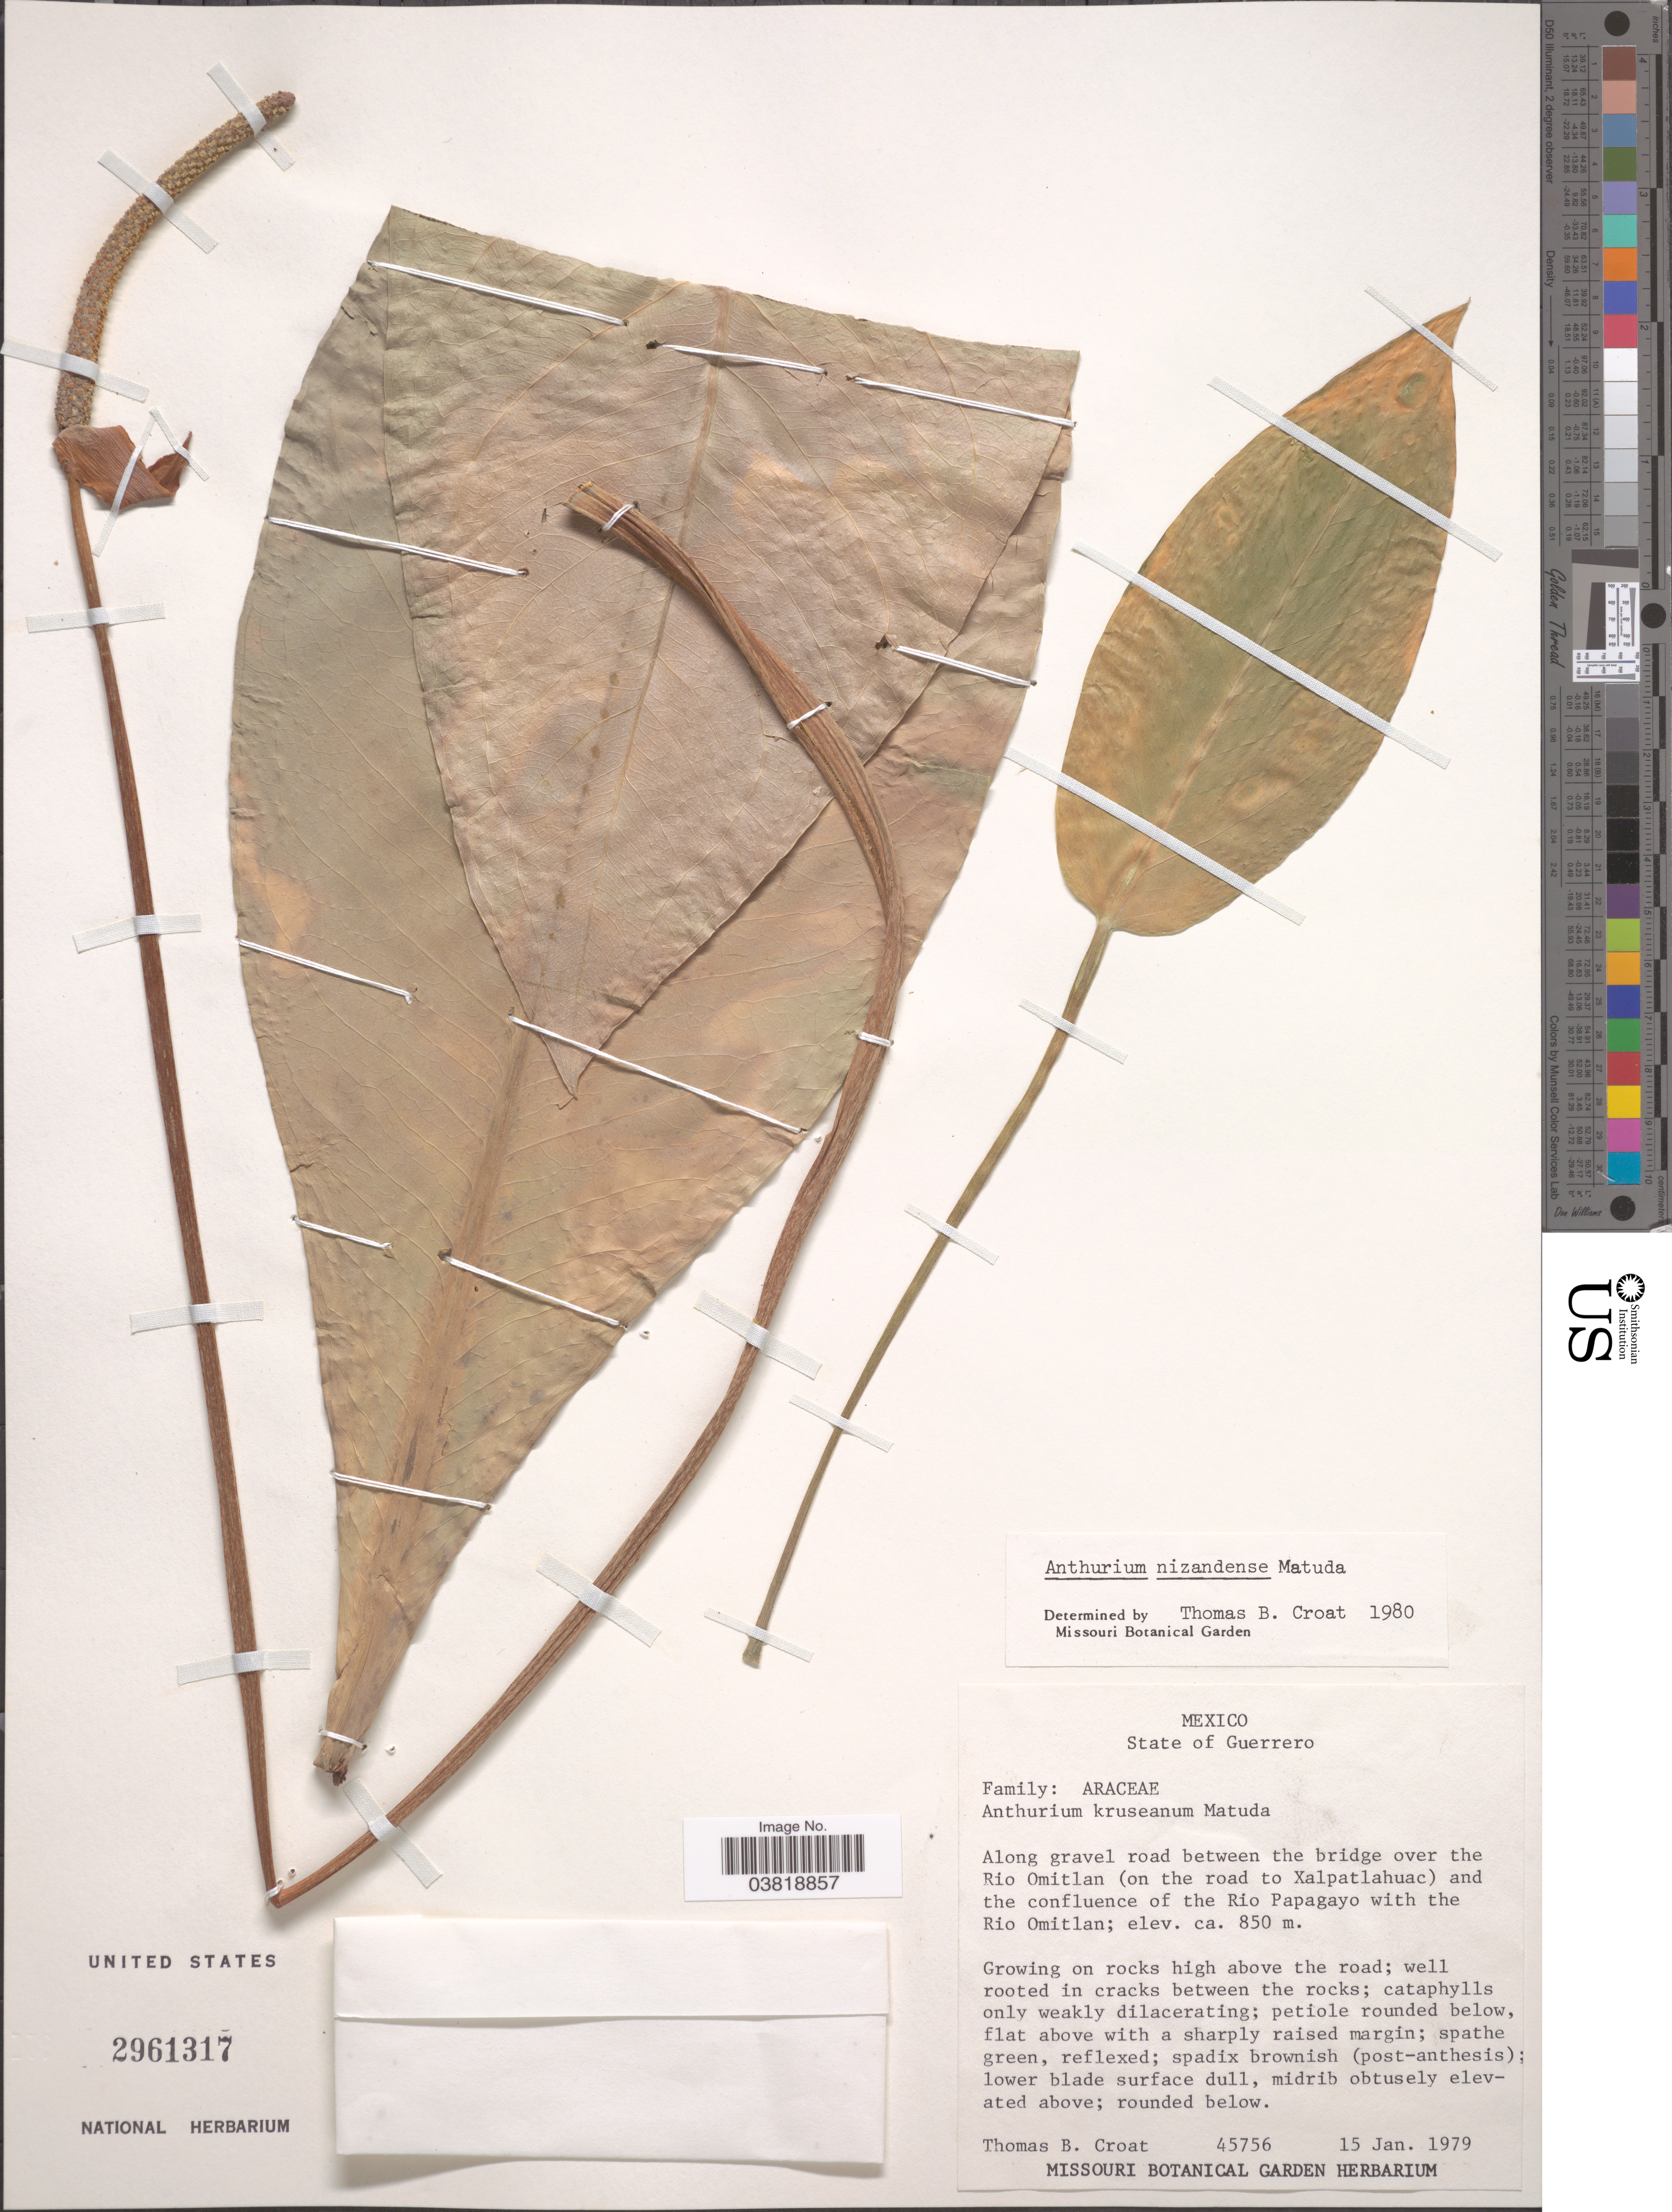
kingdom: Plantae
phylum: Tracheophyta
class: Liliopsida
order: Alismatales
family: Araceae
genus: Anthurium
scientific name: Anthurium nizandense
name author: Matuda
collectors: T. B. Croat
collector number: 45756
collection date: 1979-01-15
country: Mexico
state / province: Guerrero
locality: Along gravel road between the bridge over the Rio Omitlan (on the road to Xalpatlahuac) and the confluence of the Rio Papagayo with the Rio Omitlan.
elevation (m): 850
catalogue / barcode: US 2961317